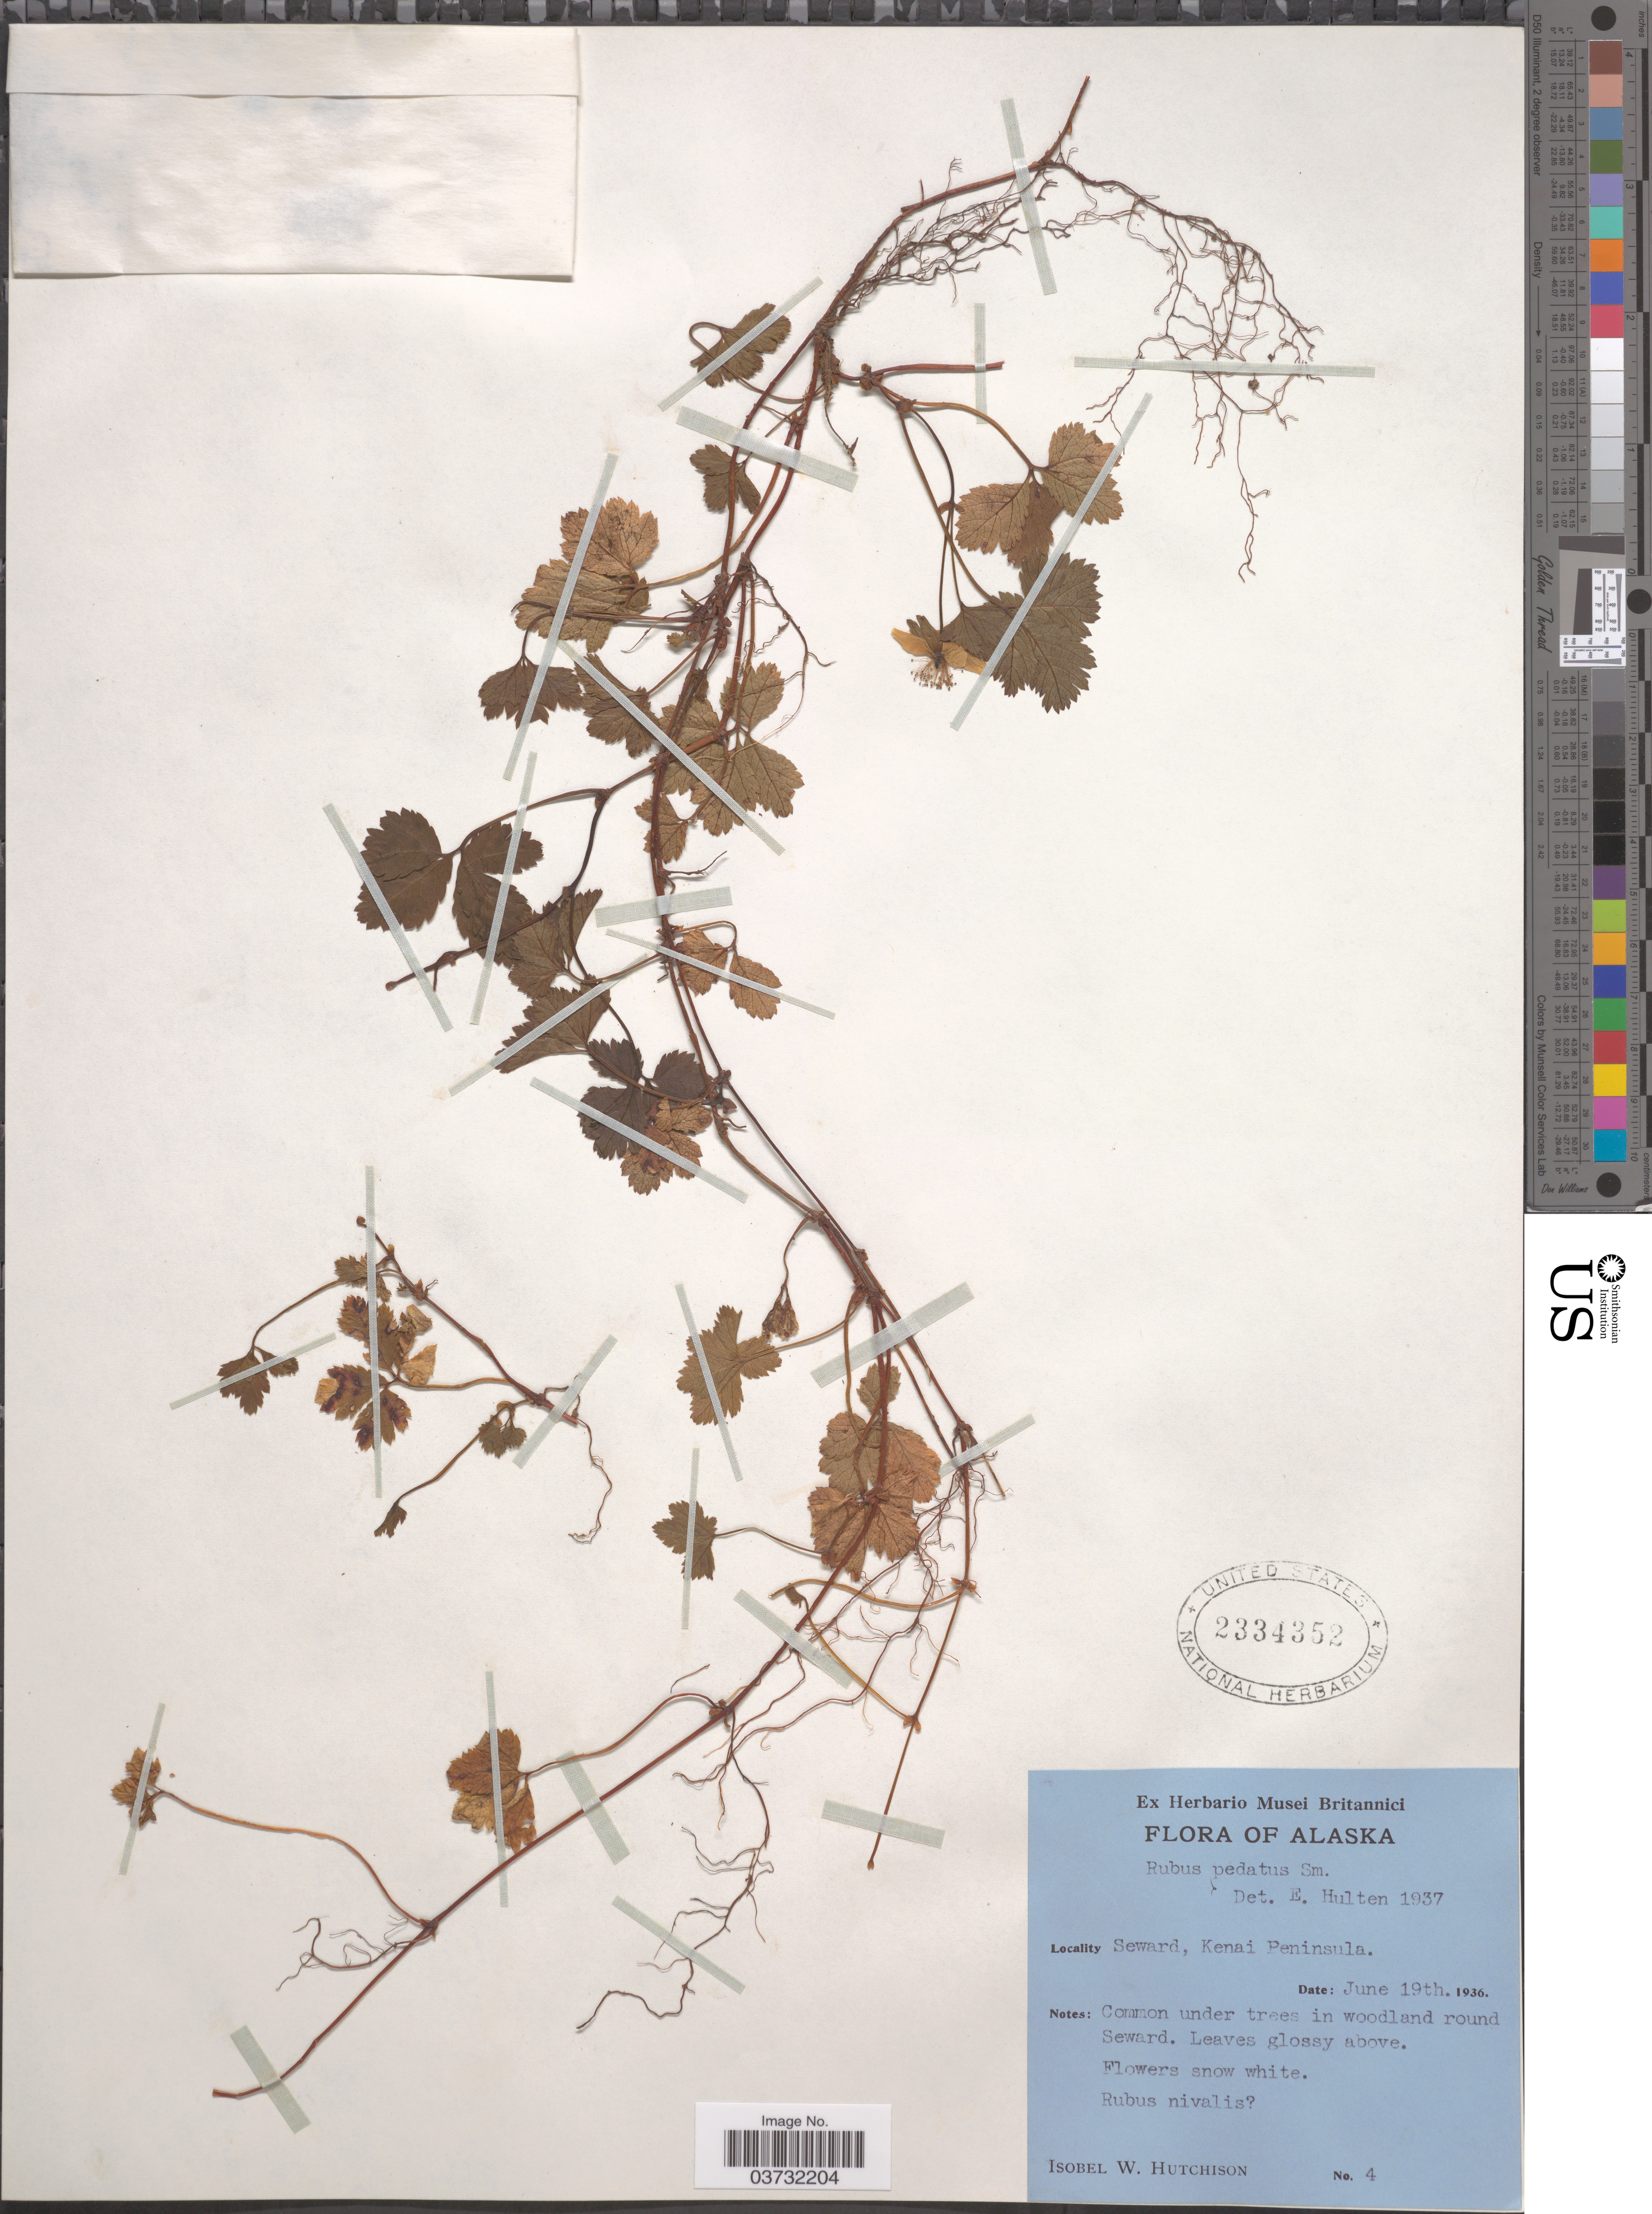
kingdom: Plantae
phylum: Tracheophyta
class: Magnoliopsida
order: Rosales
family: Rosaceae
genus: Rubus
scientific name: Rubus pedatus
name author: Sm.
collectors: I. W. Hutchison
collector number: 4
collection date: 1936-06-19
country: United States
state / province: Alaska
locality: Seward, Kenai Peninsula.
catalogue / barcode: US 2334352